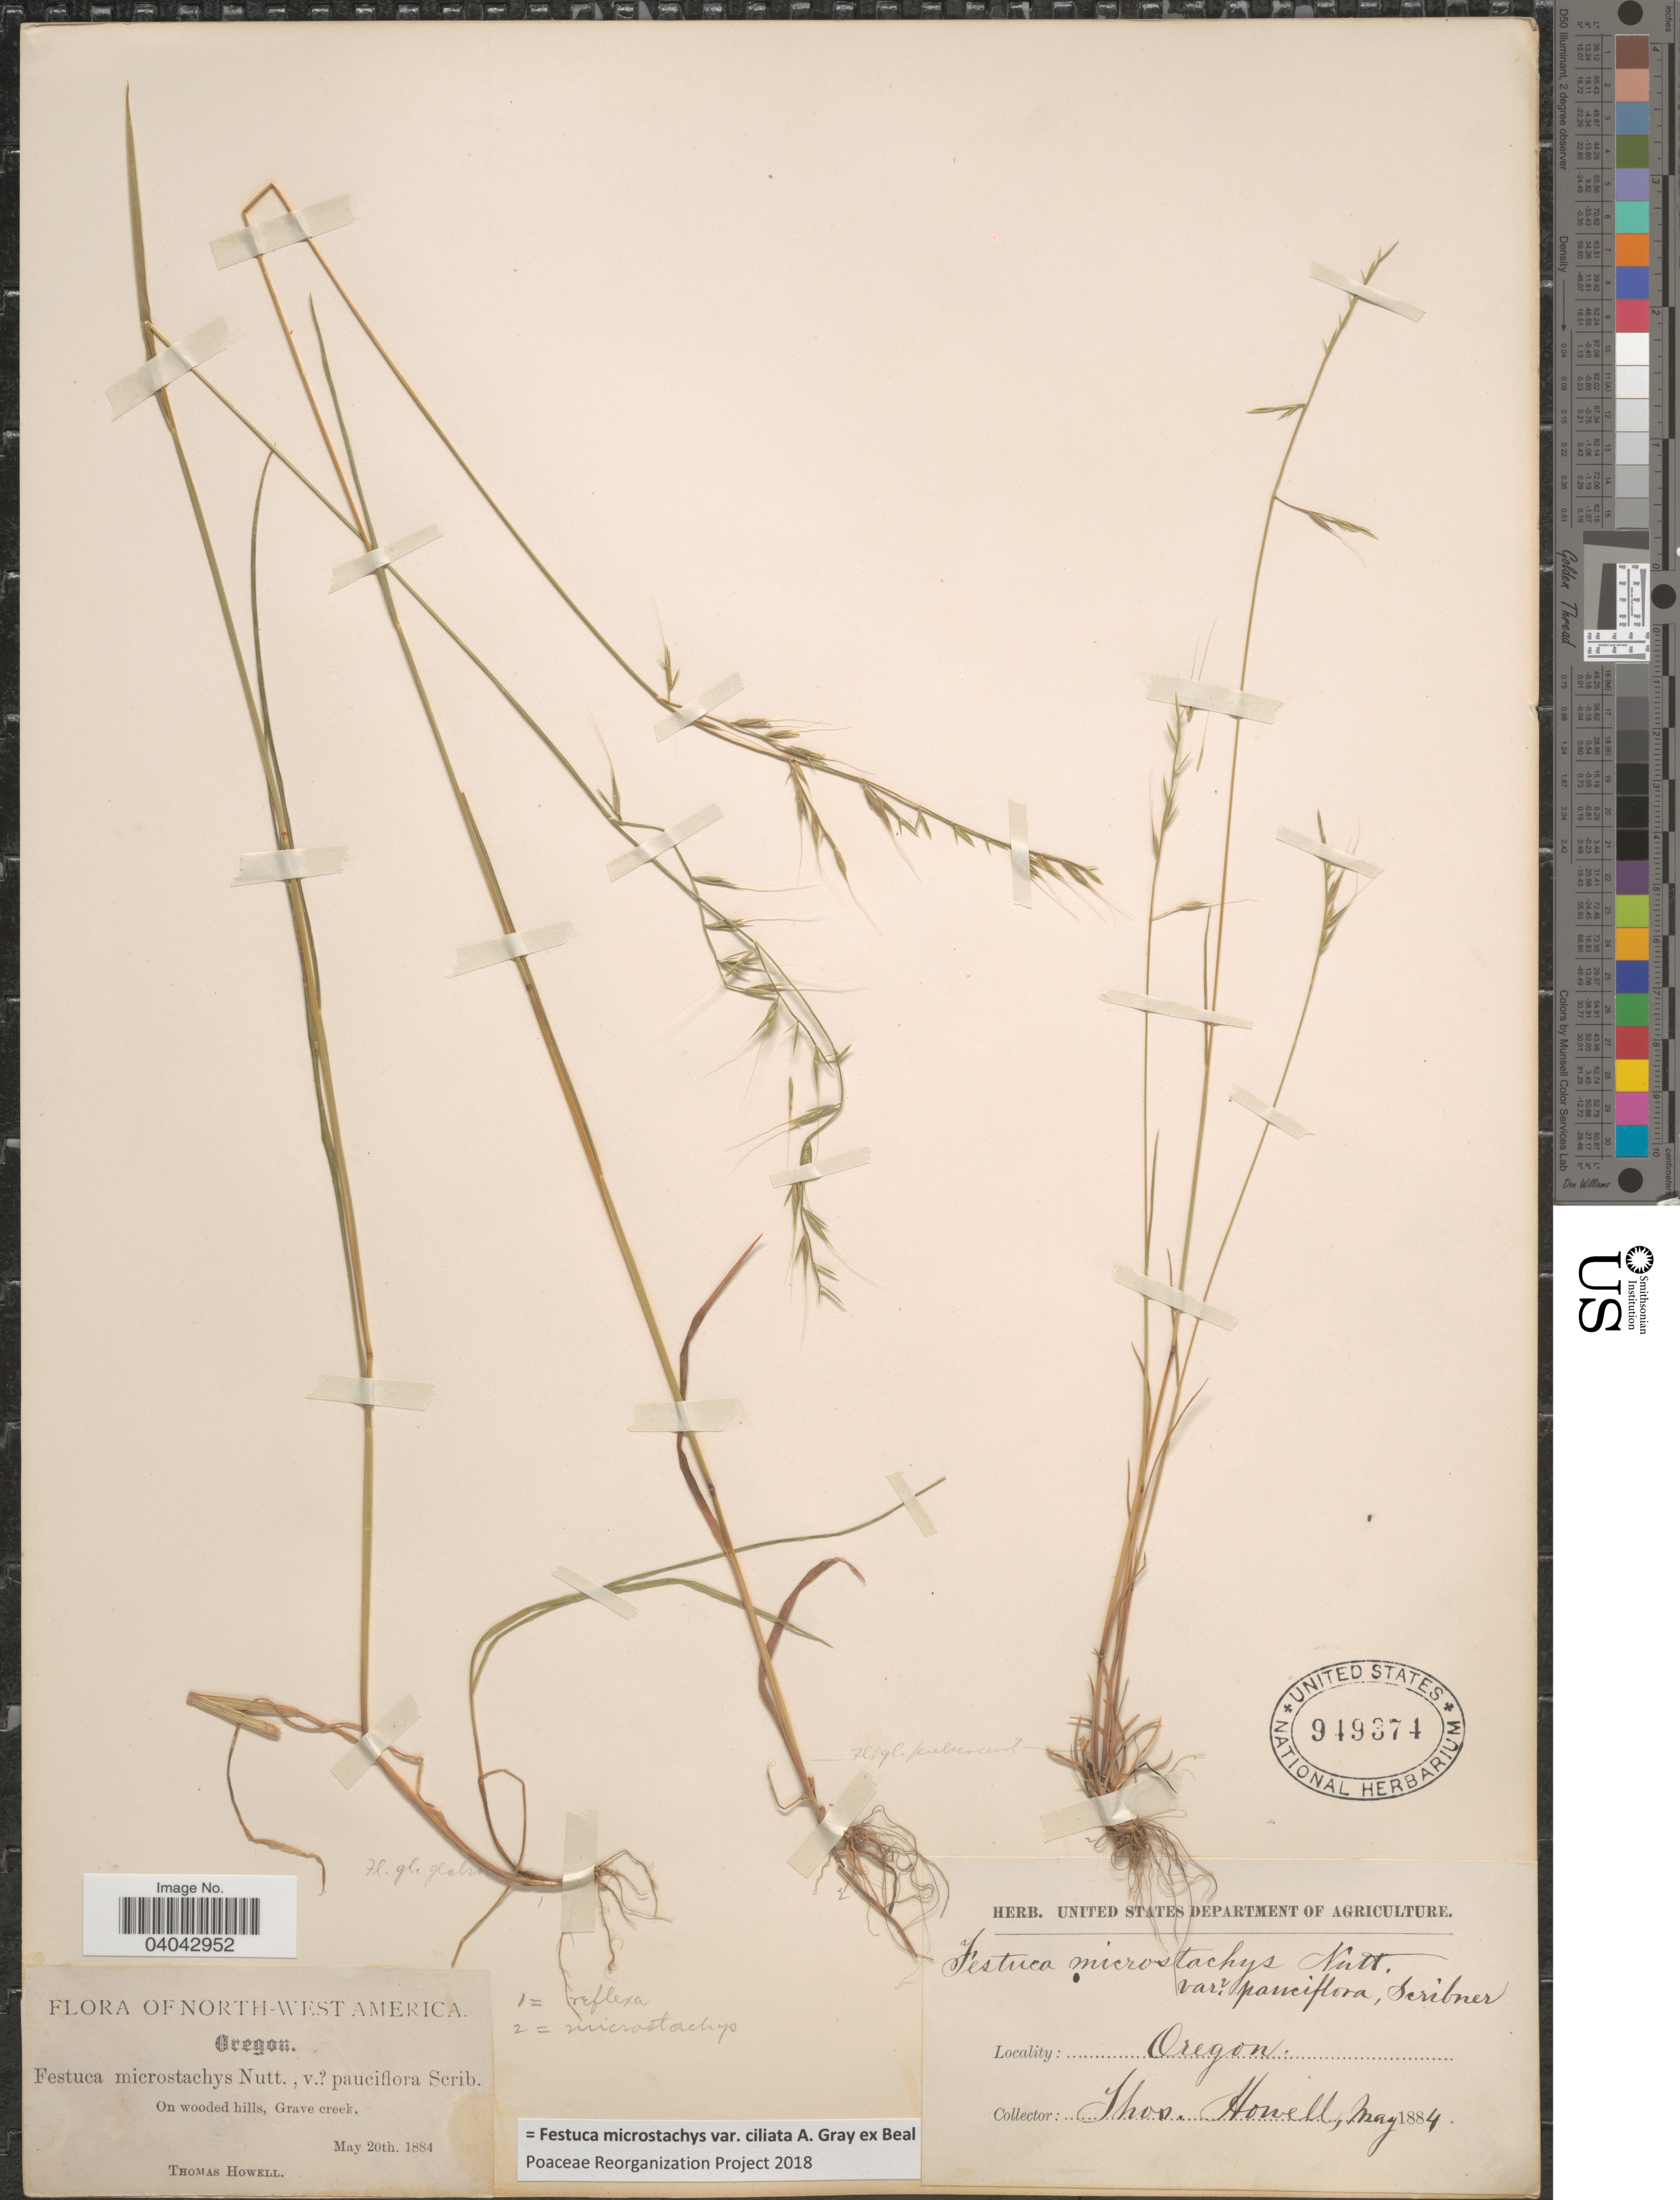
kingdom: Plantae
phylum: Tracheophyta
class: Liliopsida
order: Poales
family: Poaceae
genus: Festuca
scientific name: Festuca microstachys var. ciliata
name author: A. Gray ex W.J. Beal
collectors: T. Howell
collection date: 1884-05-20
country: United States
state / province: Oregon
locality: On wooded hills, Grave creek.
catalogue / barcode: US 949374